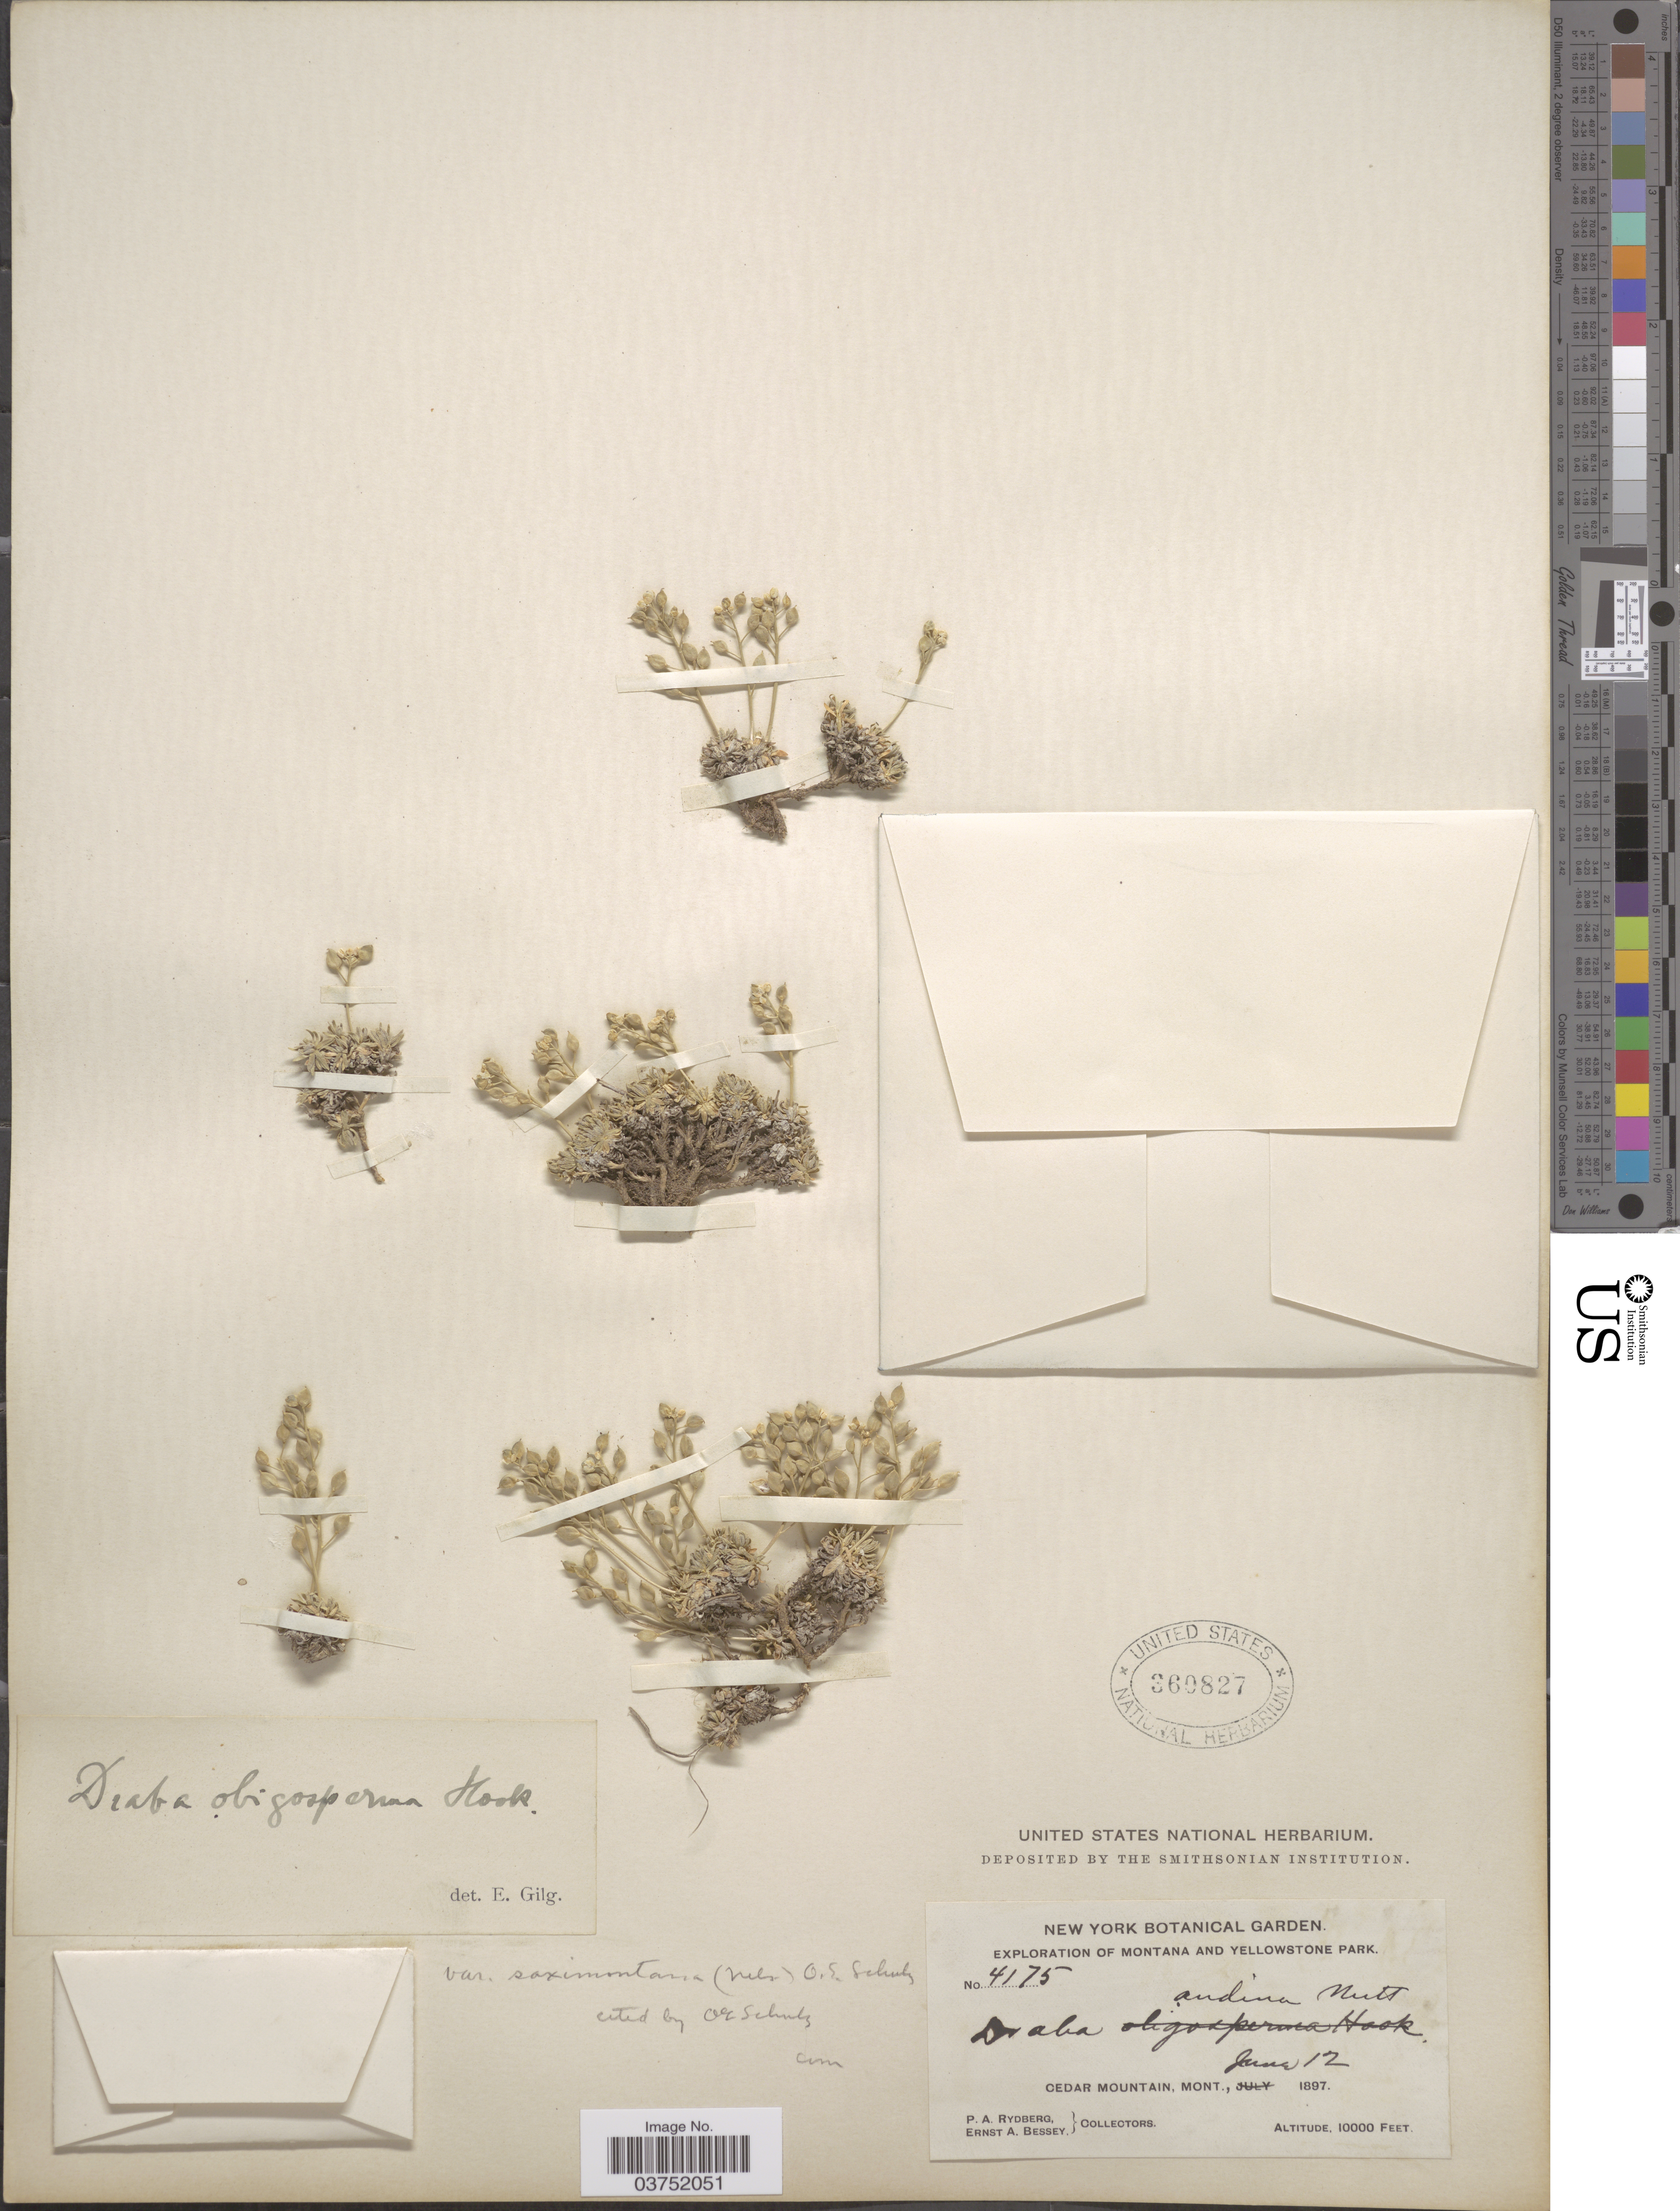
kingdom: Plantae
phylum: Tracheophyta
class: Magnoliopsida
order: Brassicales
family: Brassicaceae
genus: Draba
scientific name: Draba oligosperma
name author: Hook.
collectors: P. A. Rydberg & E. A. Bessey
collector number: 4175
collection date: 1897-06-12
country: United States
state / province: Montana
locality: Cedar Mountain. Yellowstone Park.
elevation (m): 3048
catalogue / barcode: US 360827